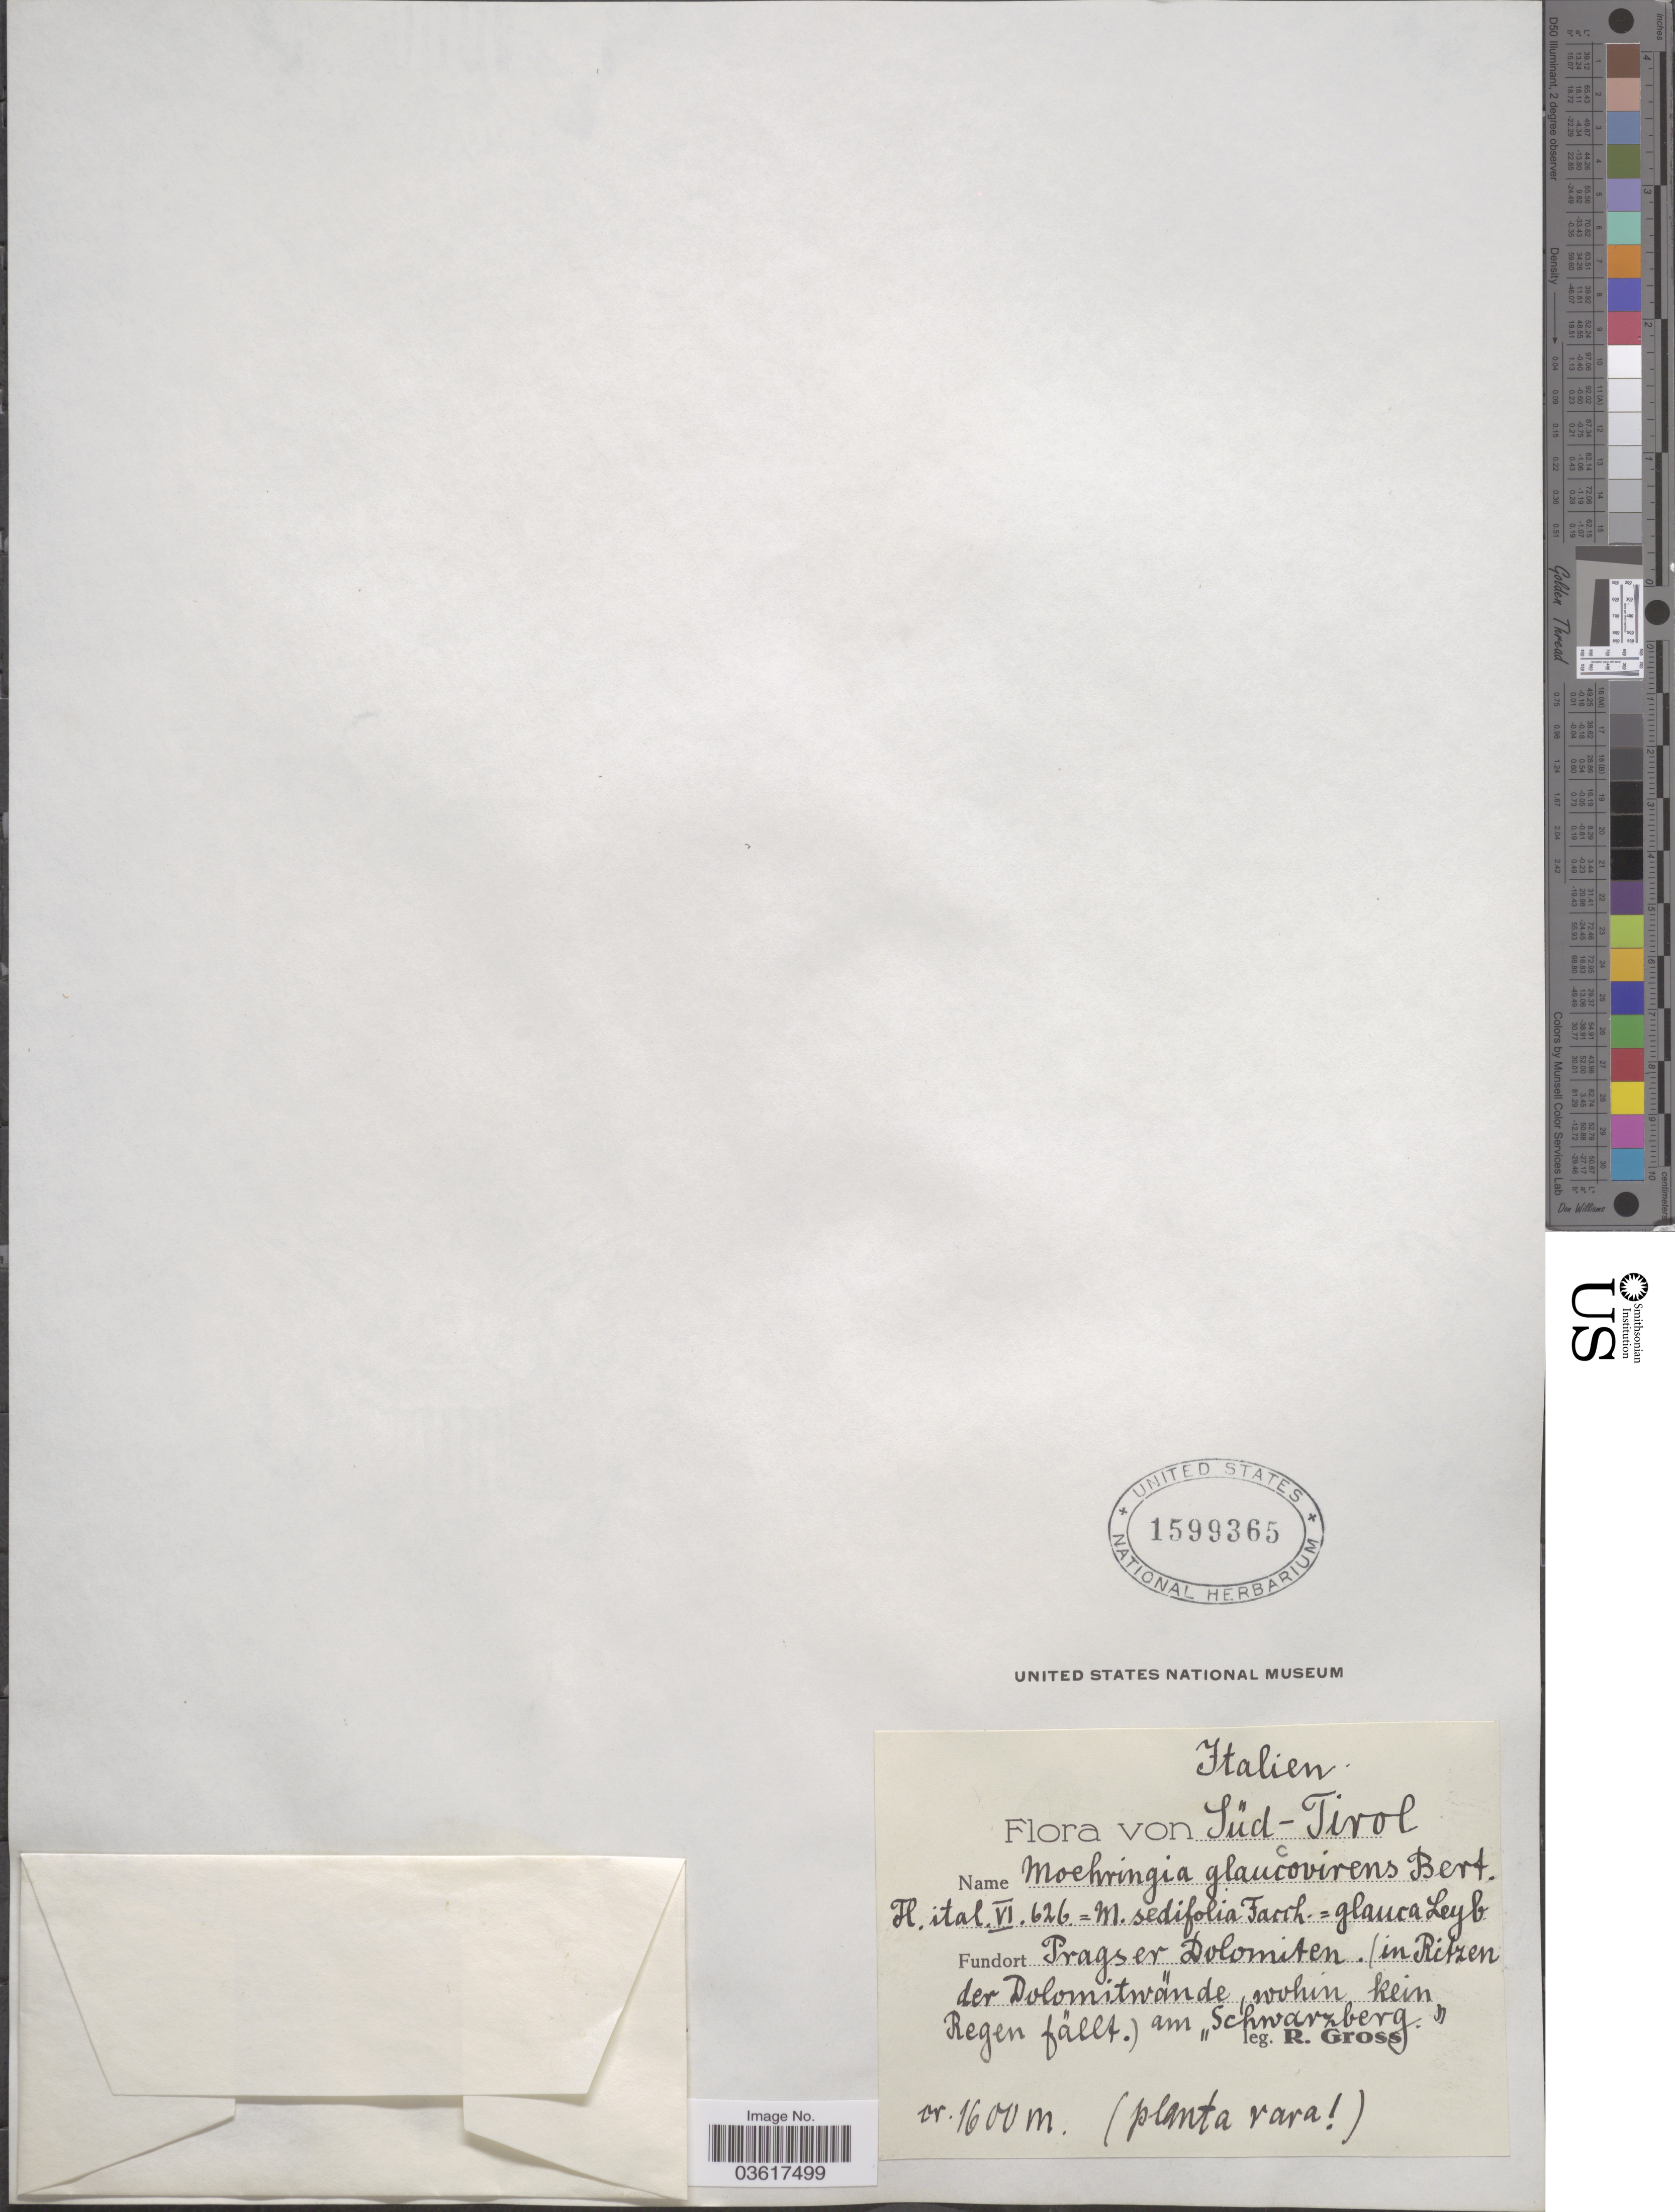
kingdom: Plantae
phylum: Tracheophyta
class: Magnoliopsida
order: Caryophyllales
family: Caryophyllaceae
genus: Moehringia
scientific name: Moehringia glaucovirens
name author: Bertol.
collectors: R. Gross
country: Italy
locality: Italien. Süd-Tirol. Fundort Pragser Dolomiten. (in Ritzen der Dolomitwände, wohin kein Regen fällt.) am "Schwarzberg".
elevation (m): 1600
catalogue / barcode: US 1599365